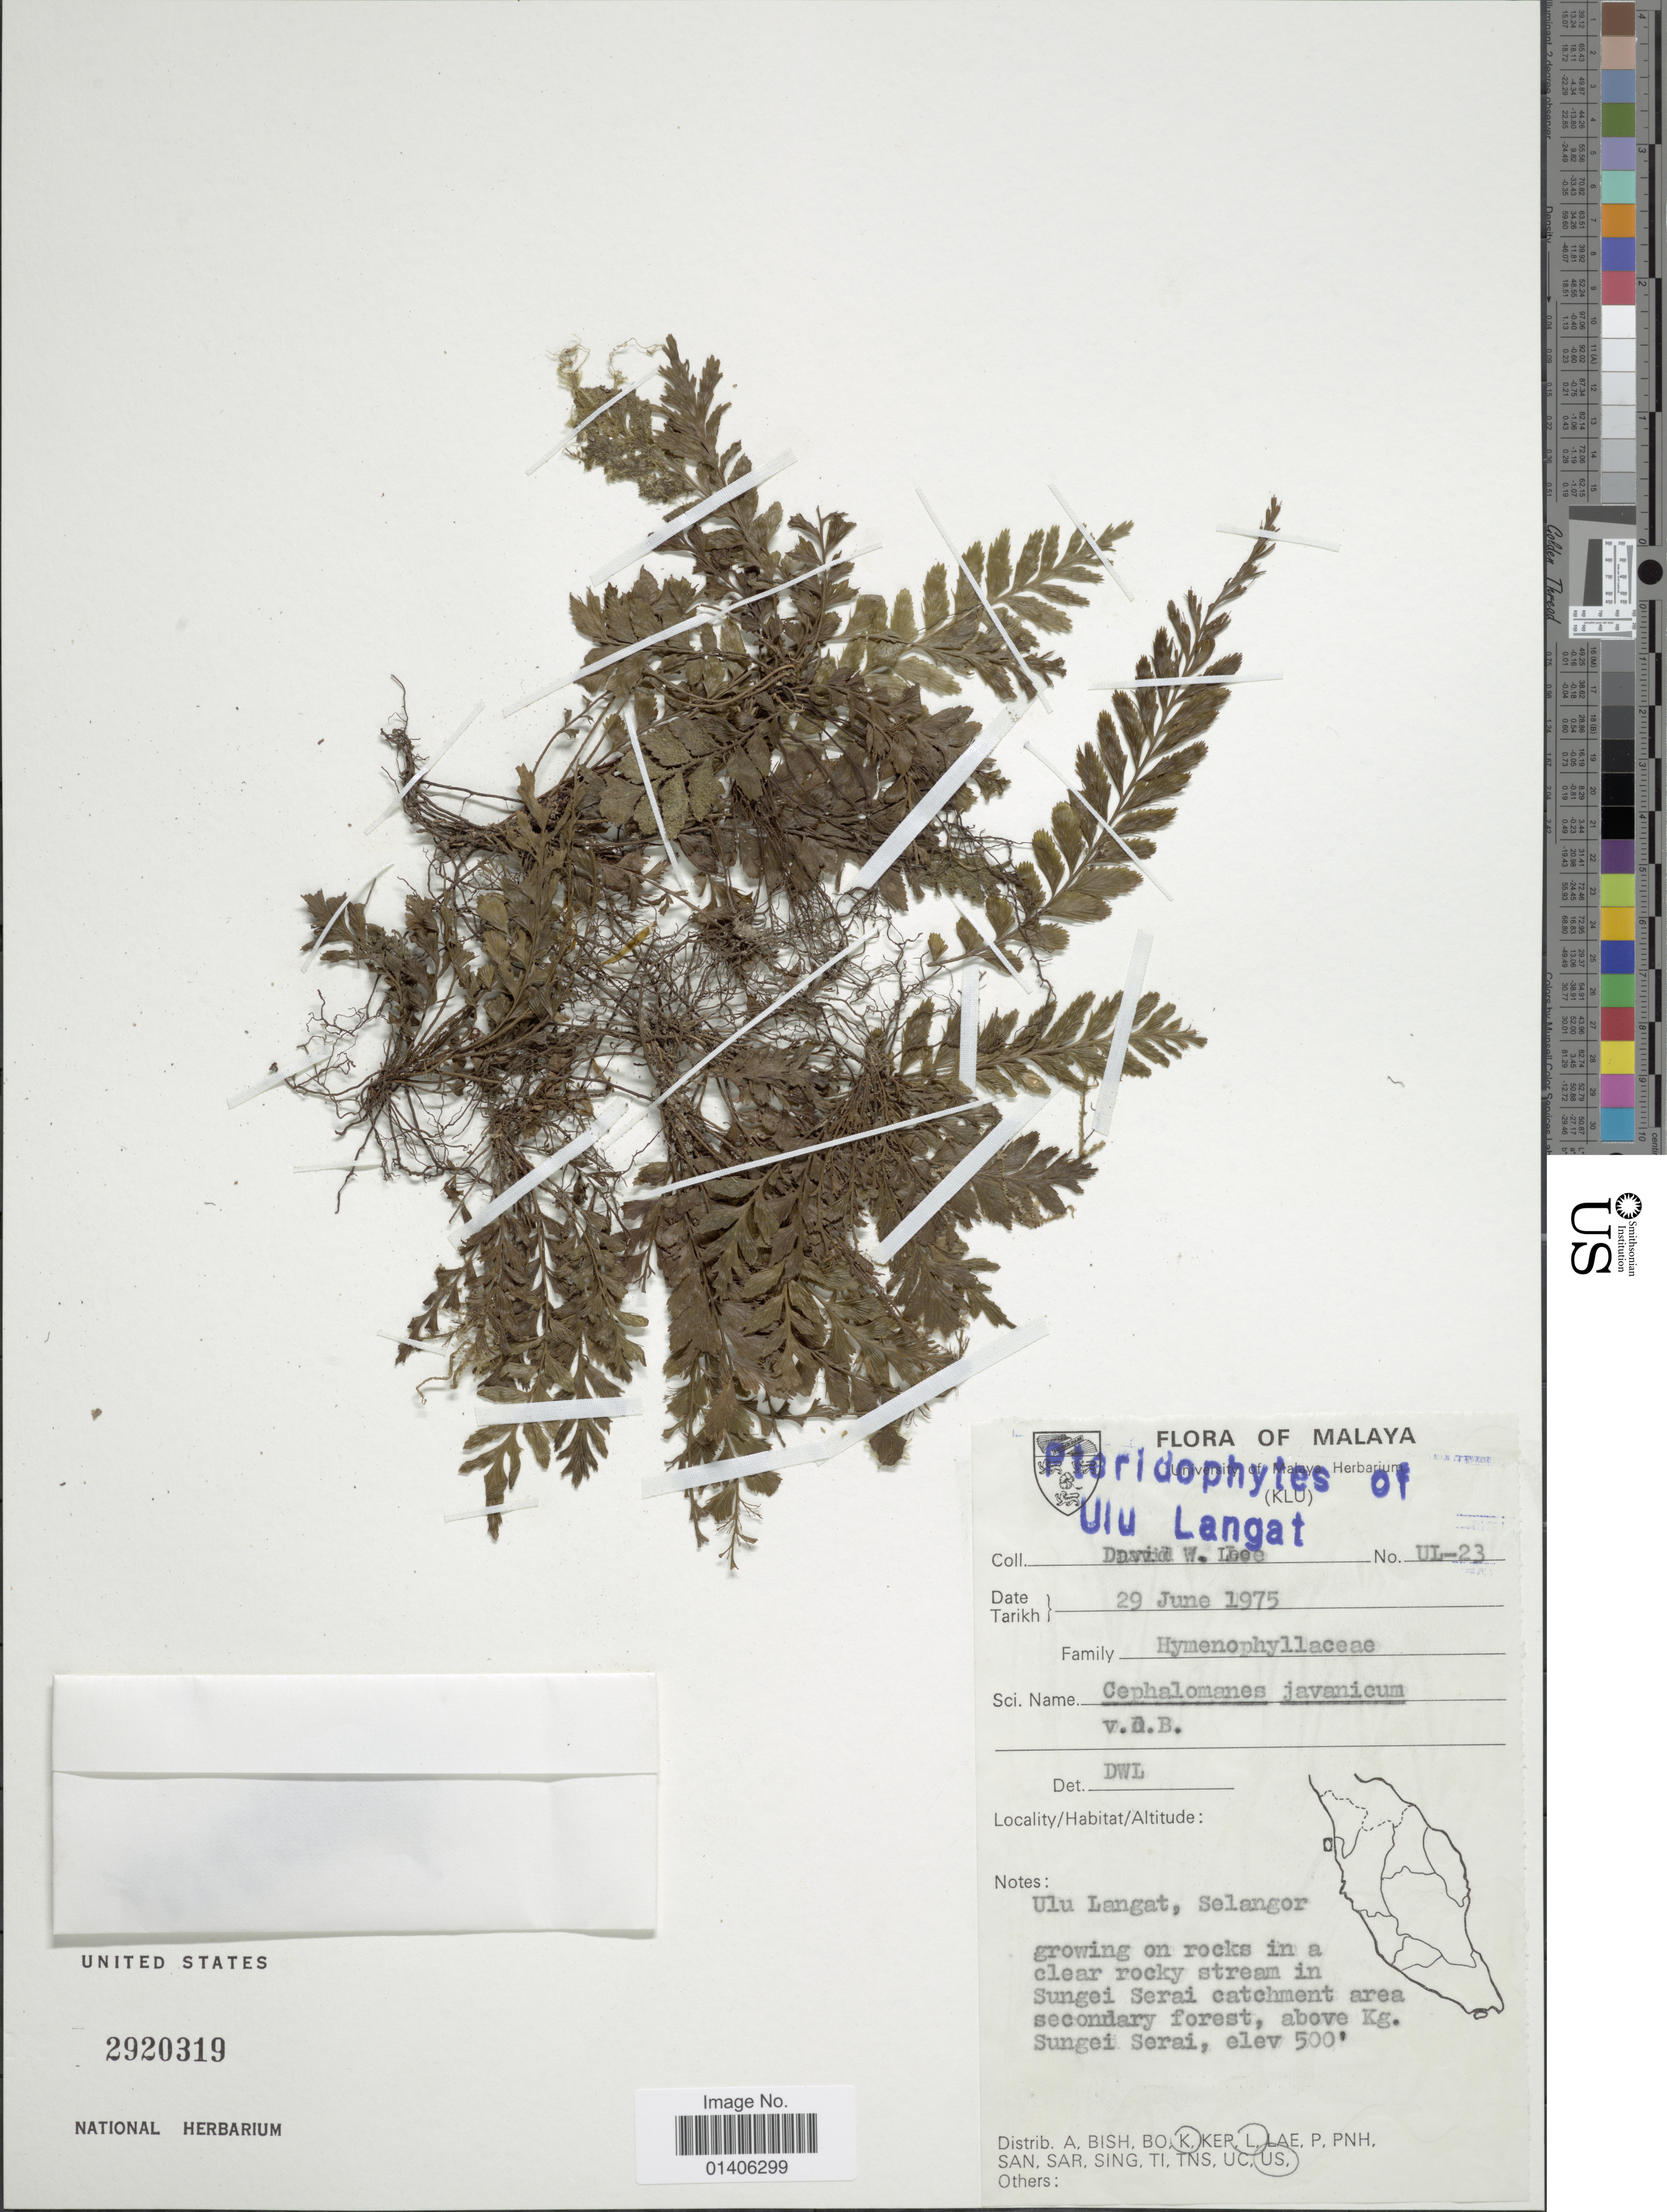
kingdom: Plantae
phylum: Tracheophyta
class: Polypodiopsida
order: Hymenophyllales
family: Hymenophyllaceae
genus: Cephalomanes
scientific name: Cephalomanes javanicum var. javanicum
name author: C. Presl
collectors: D. Lee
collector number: UL-23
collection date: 1975-06-29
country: Malaysia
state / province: Selangor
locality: Ulu Langat, growing on rocks in a clear rocky stream in Sungei Serai catchment area secondary forest, above Kg. Sungei Serai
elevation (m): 152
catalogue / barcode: US 2920319